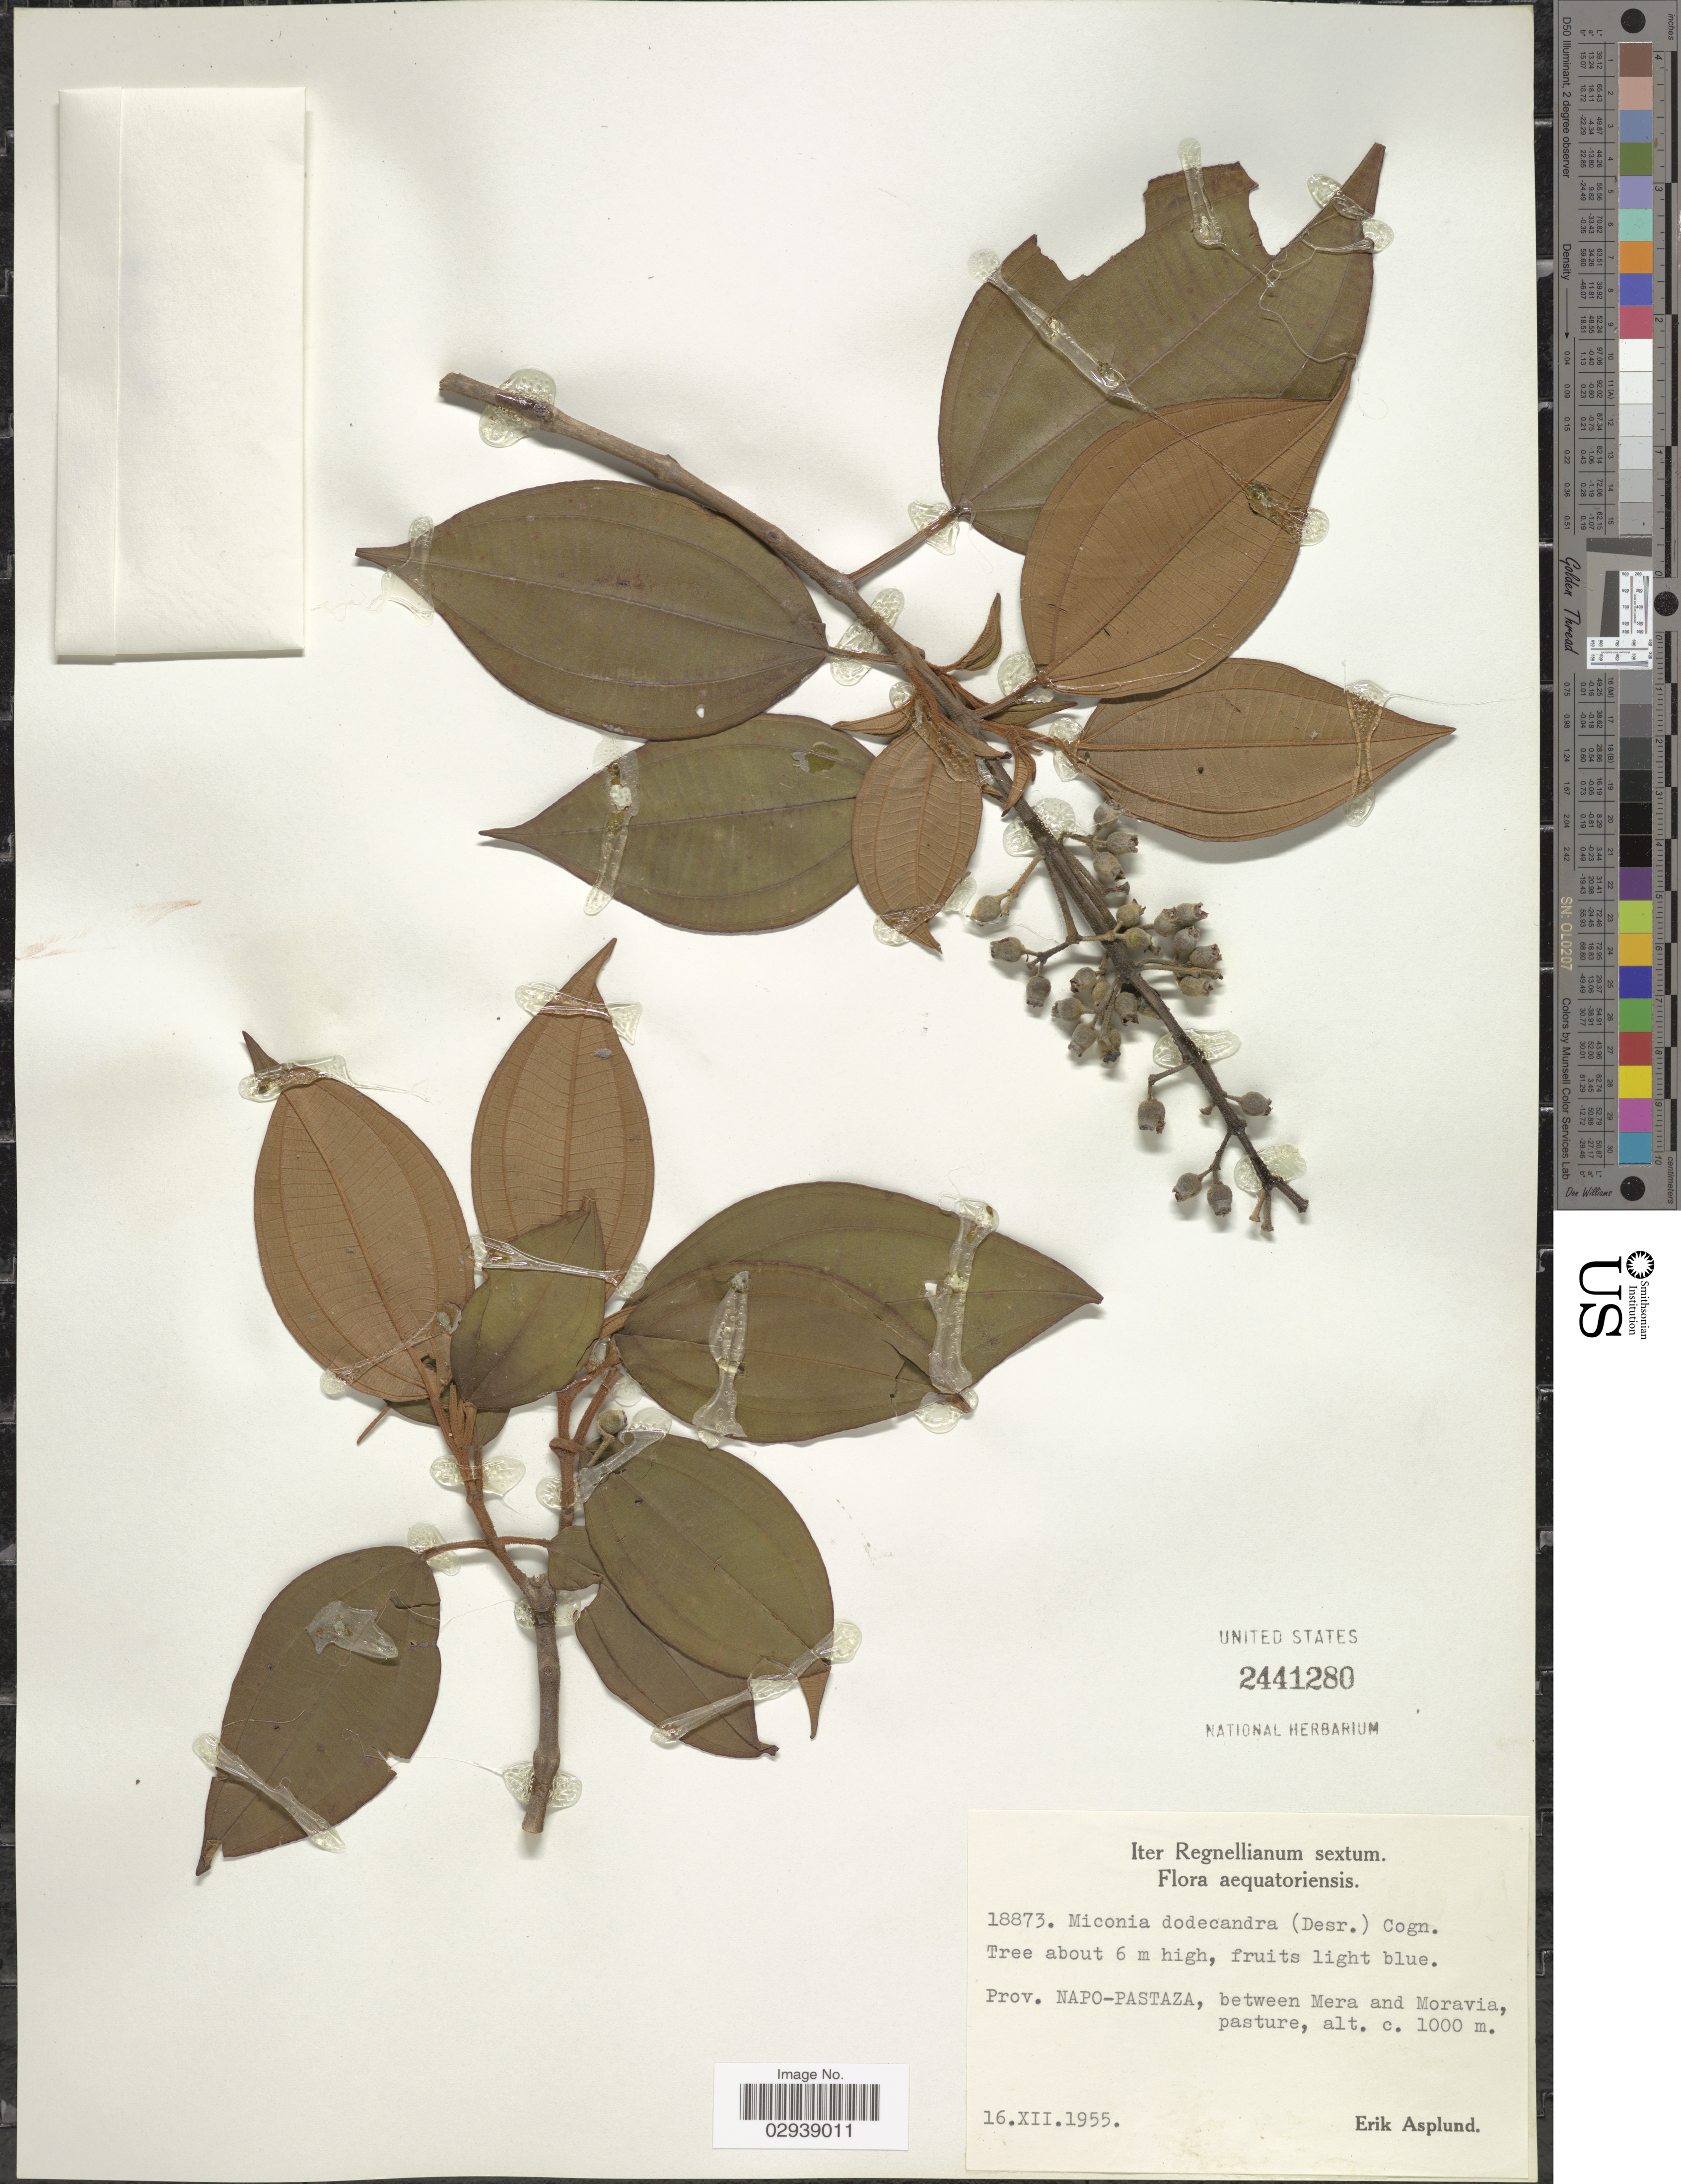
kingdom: Plantae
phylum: Tracheophyta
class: Magnoliopsida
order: Myrtales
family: Melastomataceae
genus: Miconia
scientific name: Miconia dodecandra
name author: Cogn.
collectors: E. Asplund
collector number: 18873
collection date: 1955-12-16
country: Ecuador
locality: Prov. Napo-Pastaza, between Mera and Moravia, pasture.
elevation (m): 1000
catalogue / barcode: US 2441280